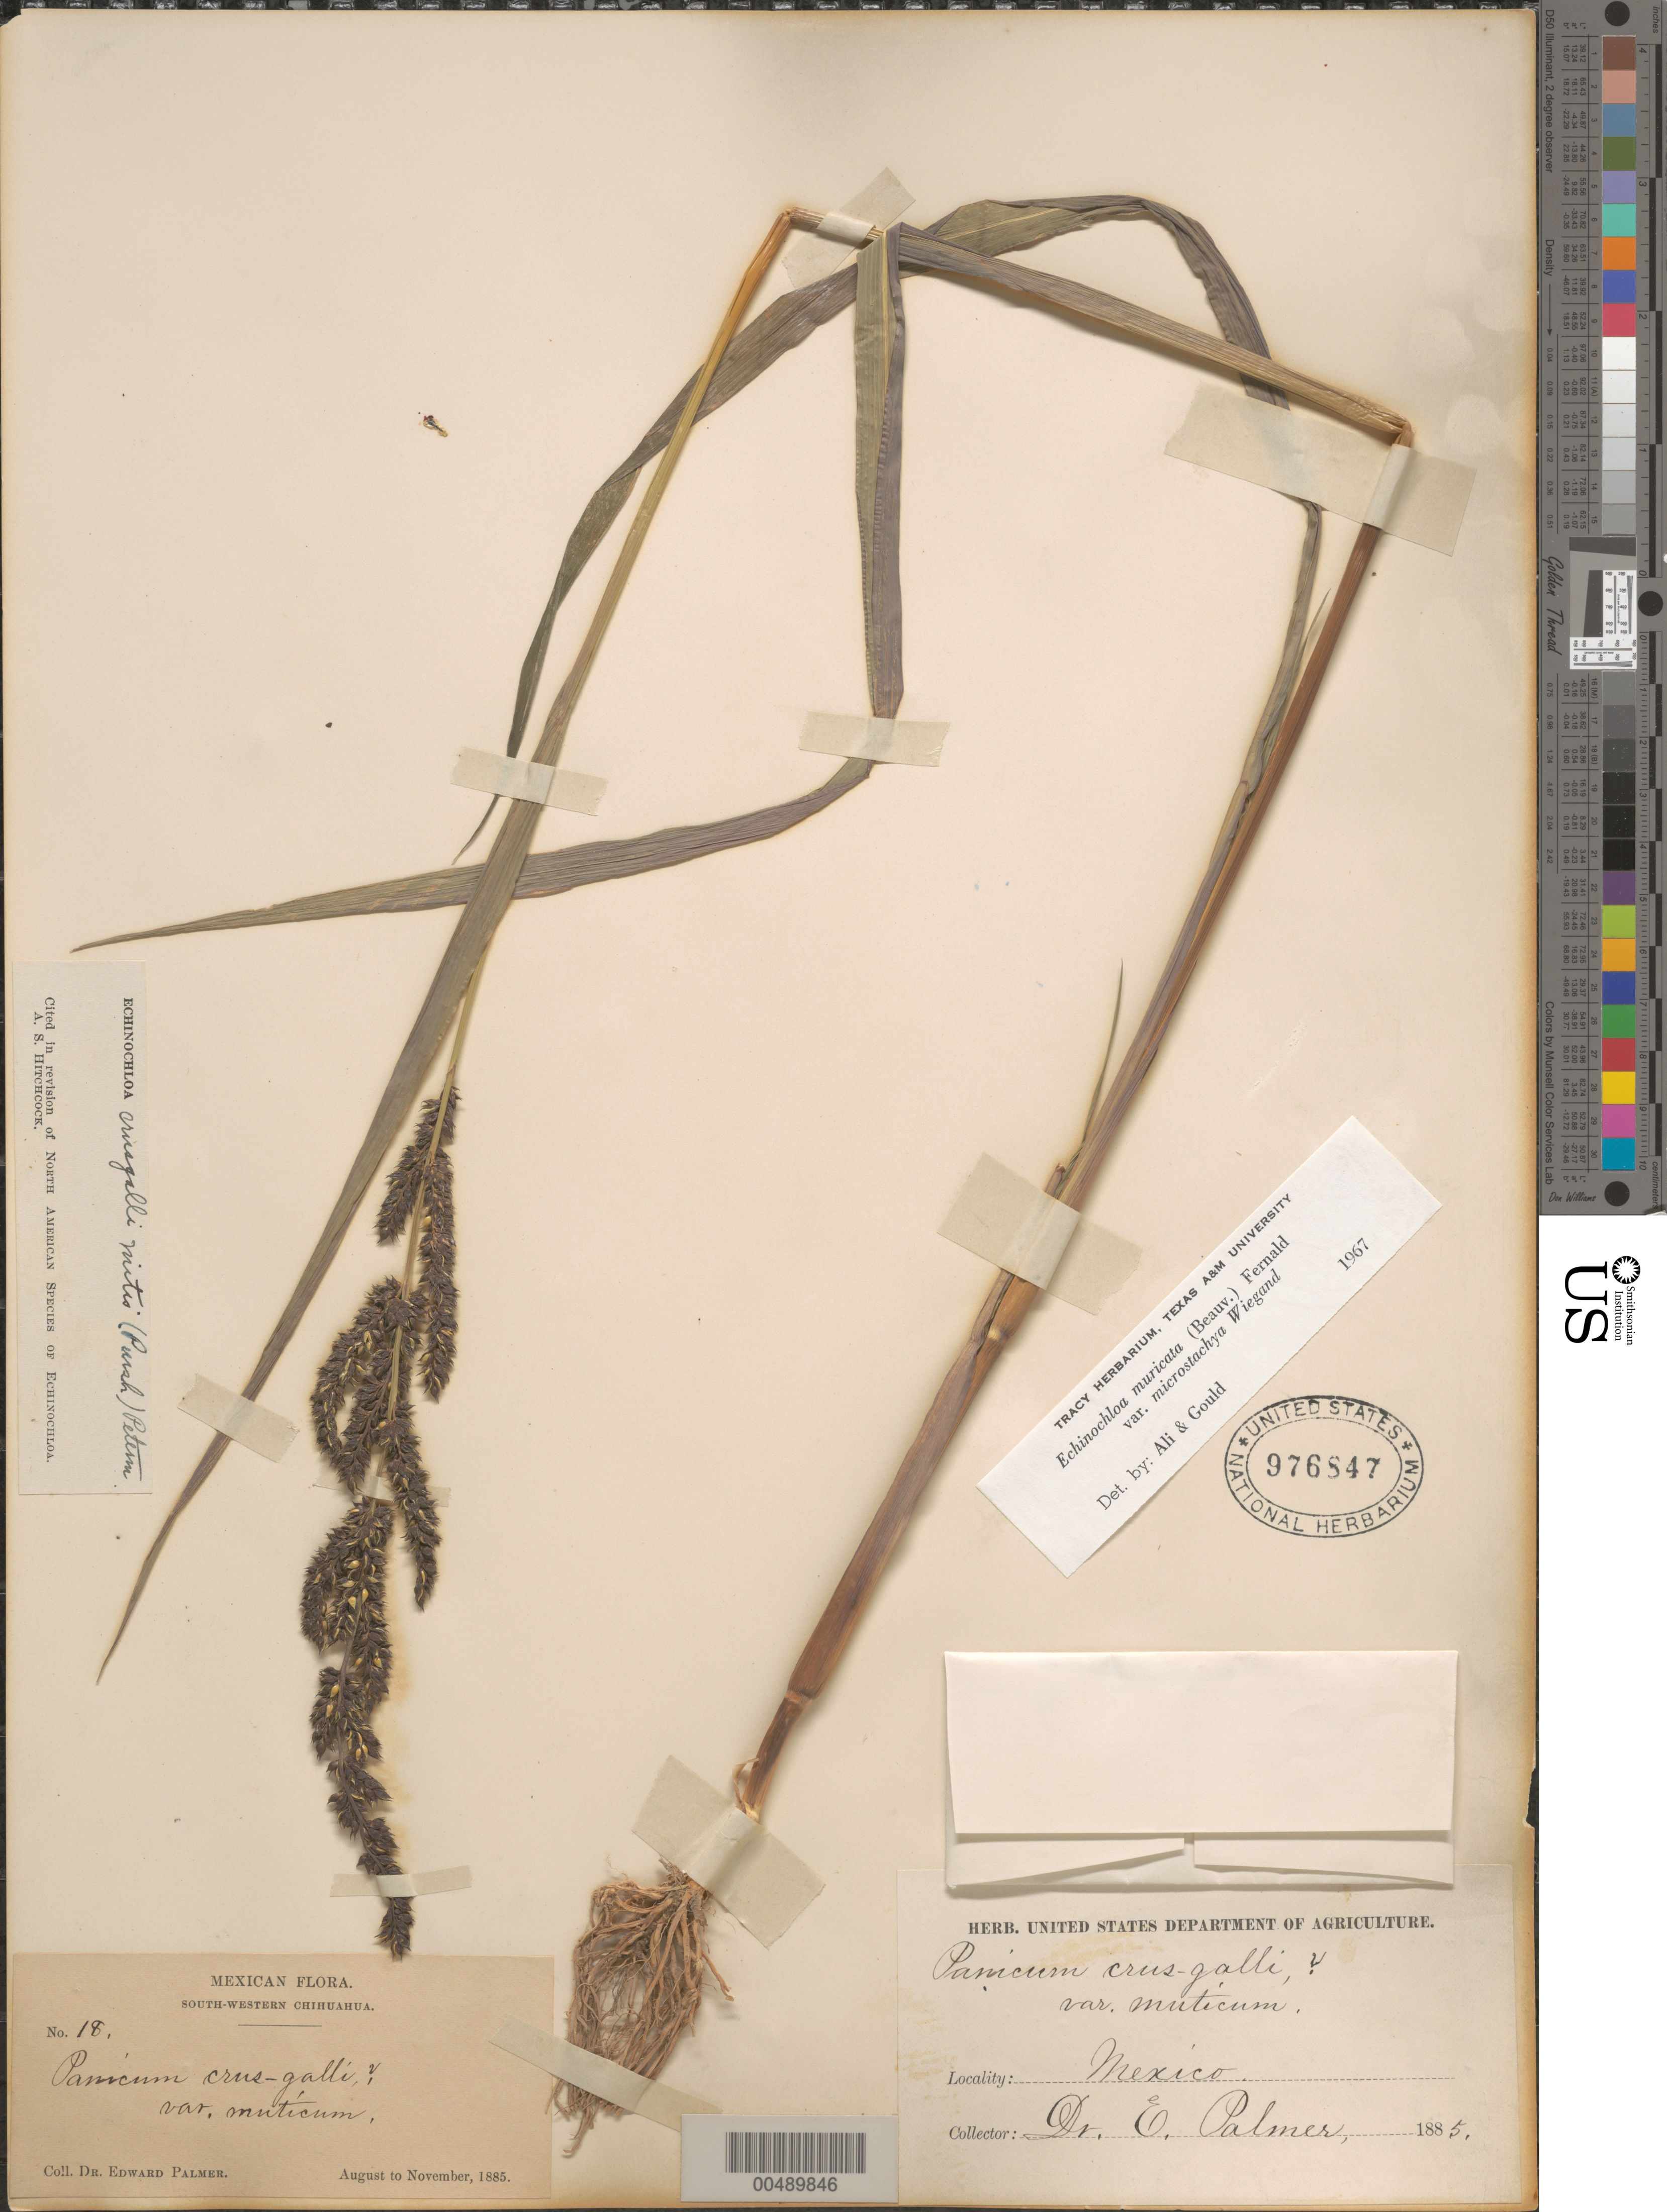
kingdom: Plantae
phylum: Tracheophyta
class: Liliopsida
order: Poales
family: Poaceae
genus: Echinochloa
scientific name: Echinochloa muricata var. microstachya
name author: Wiegand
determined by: Ali, M. A.; Gould, F. W.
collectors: E. Palmer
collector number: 18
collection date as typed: Aug 1885 to Nov 1885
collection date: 1885-08/1885-11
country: Mexico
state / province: Chihuahua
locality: South-western Chihuahua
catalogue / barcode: US 976847